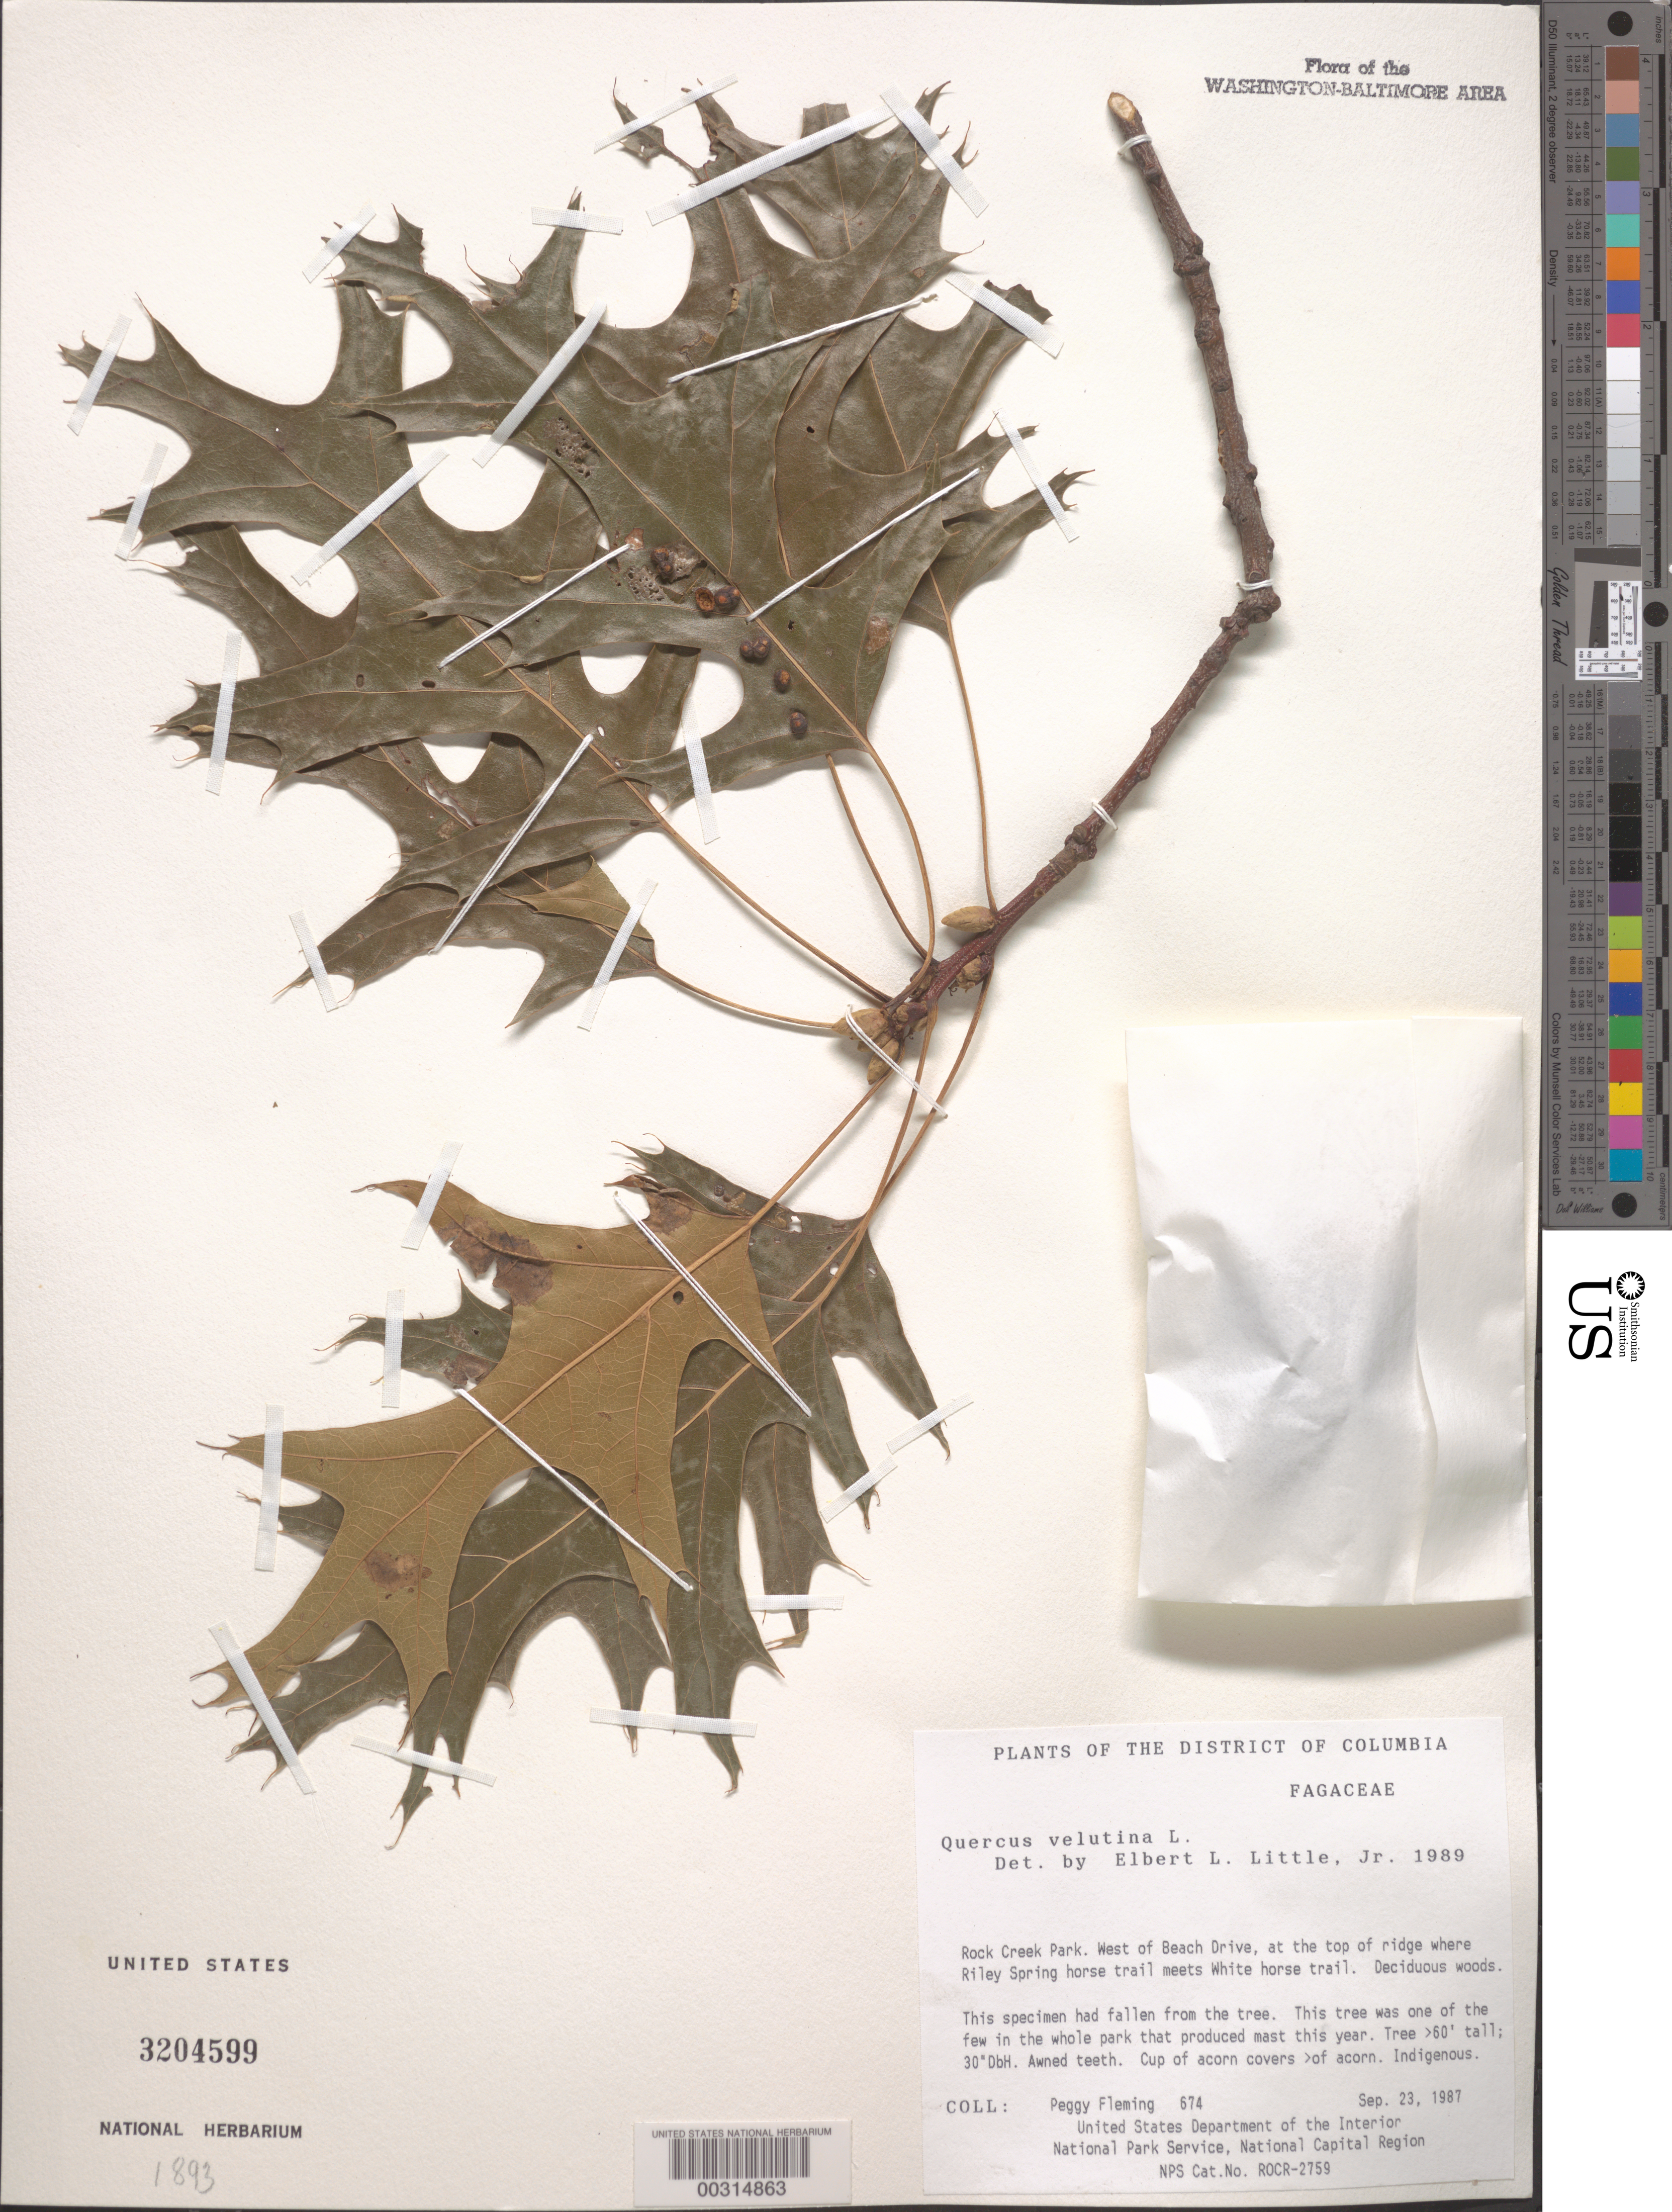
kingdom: Plantae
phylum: Tracheophyta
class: Magnoliopsida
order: Fagales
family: Fagaceae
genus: Quercus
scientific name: Quercus velutina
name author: Lam.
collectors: P. Fleming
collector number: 674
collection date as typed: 23 Sep 1987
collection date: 1987-09-23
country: United States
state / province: District of Columbia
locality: Rock Creek Park, W of Beach Drive, Riley Spring Horse Trail meets White Horse Trail Rock Creek Park and vicinity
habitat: Deciduous woods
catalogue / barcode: US 3204599